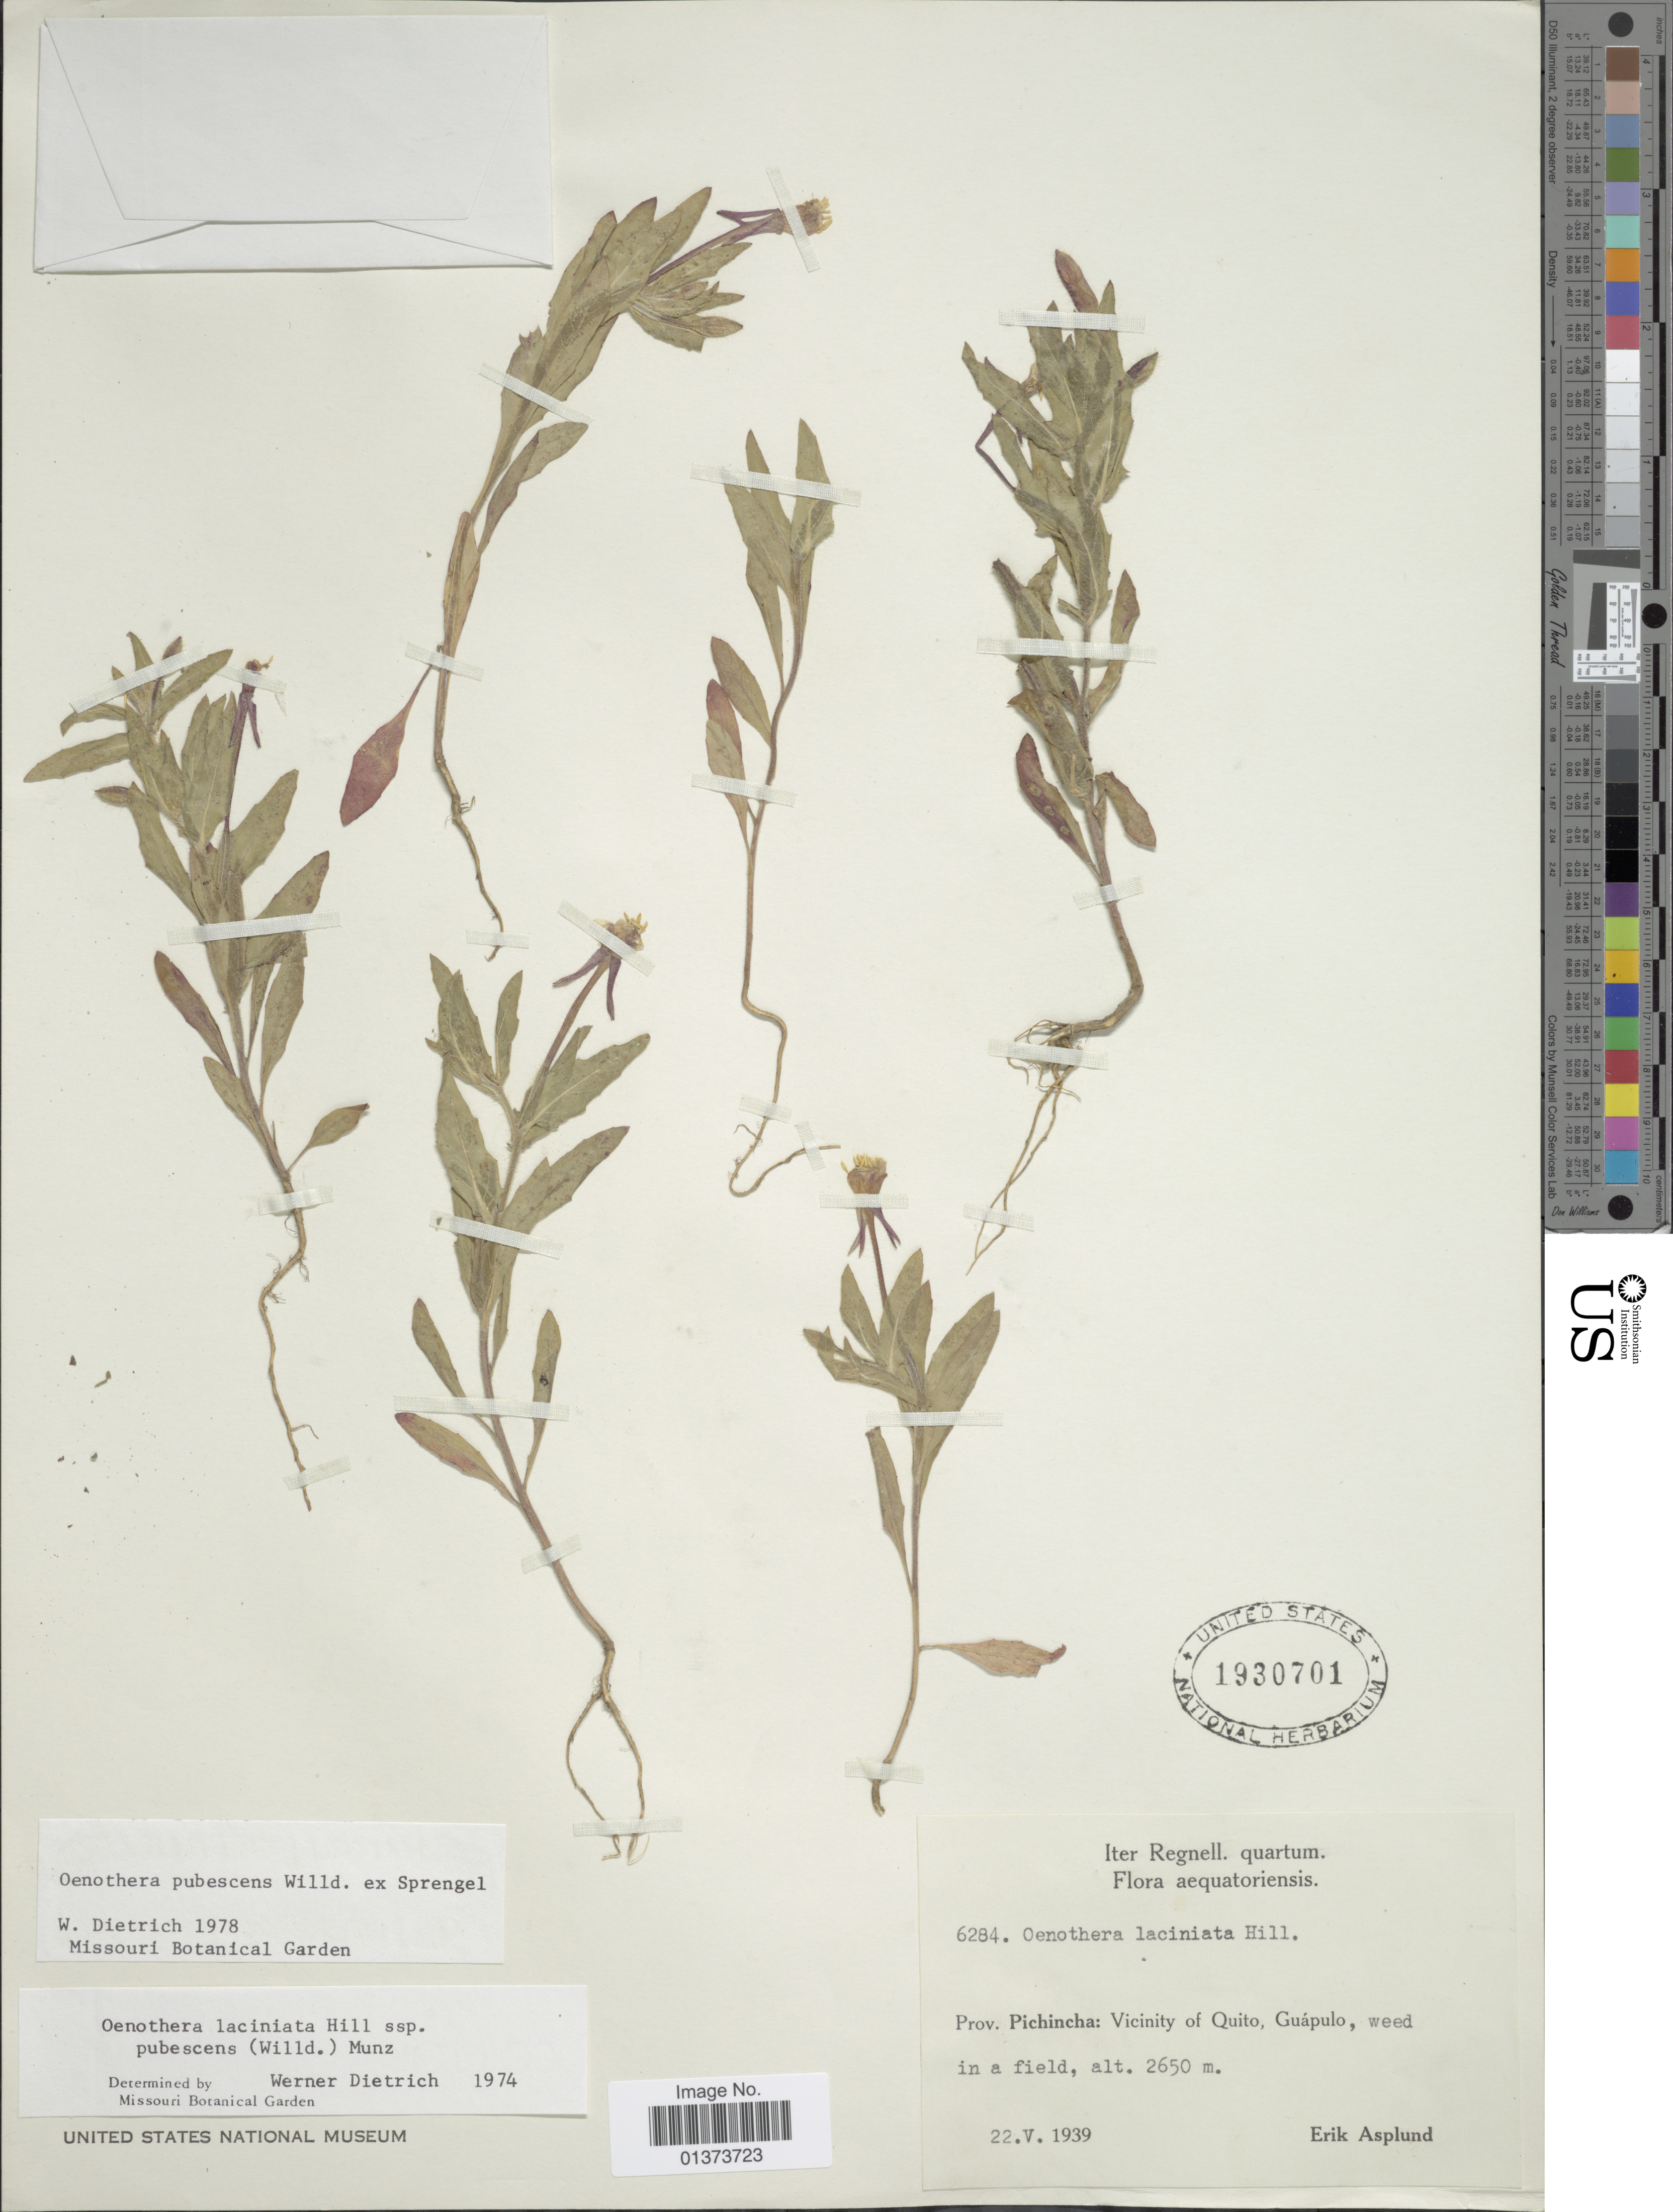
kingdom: Plantae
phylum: Tracheophyta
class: Magnoliopsida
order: Myrtales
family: Onagraceae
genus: Oenothera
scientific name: Oenothera pubescens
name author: Willd. ex Spreng.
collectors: E. Asplund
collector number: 6284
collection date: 1939-05-22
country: Ecuador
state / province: Pichincha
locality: Vicinity of Quito, Guápulo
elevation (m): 2650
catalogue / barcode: US 1930701